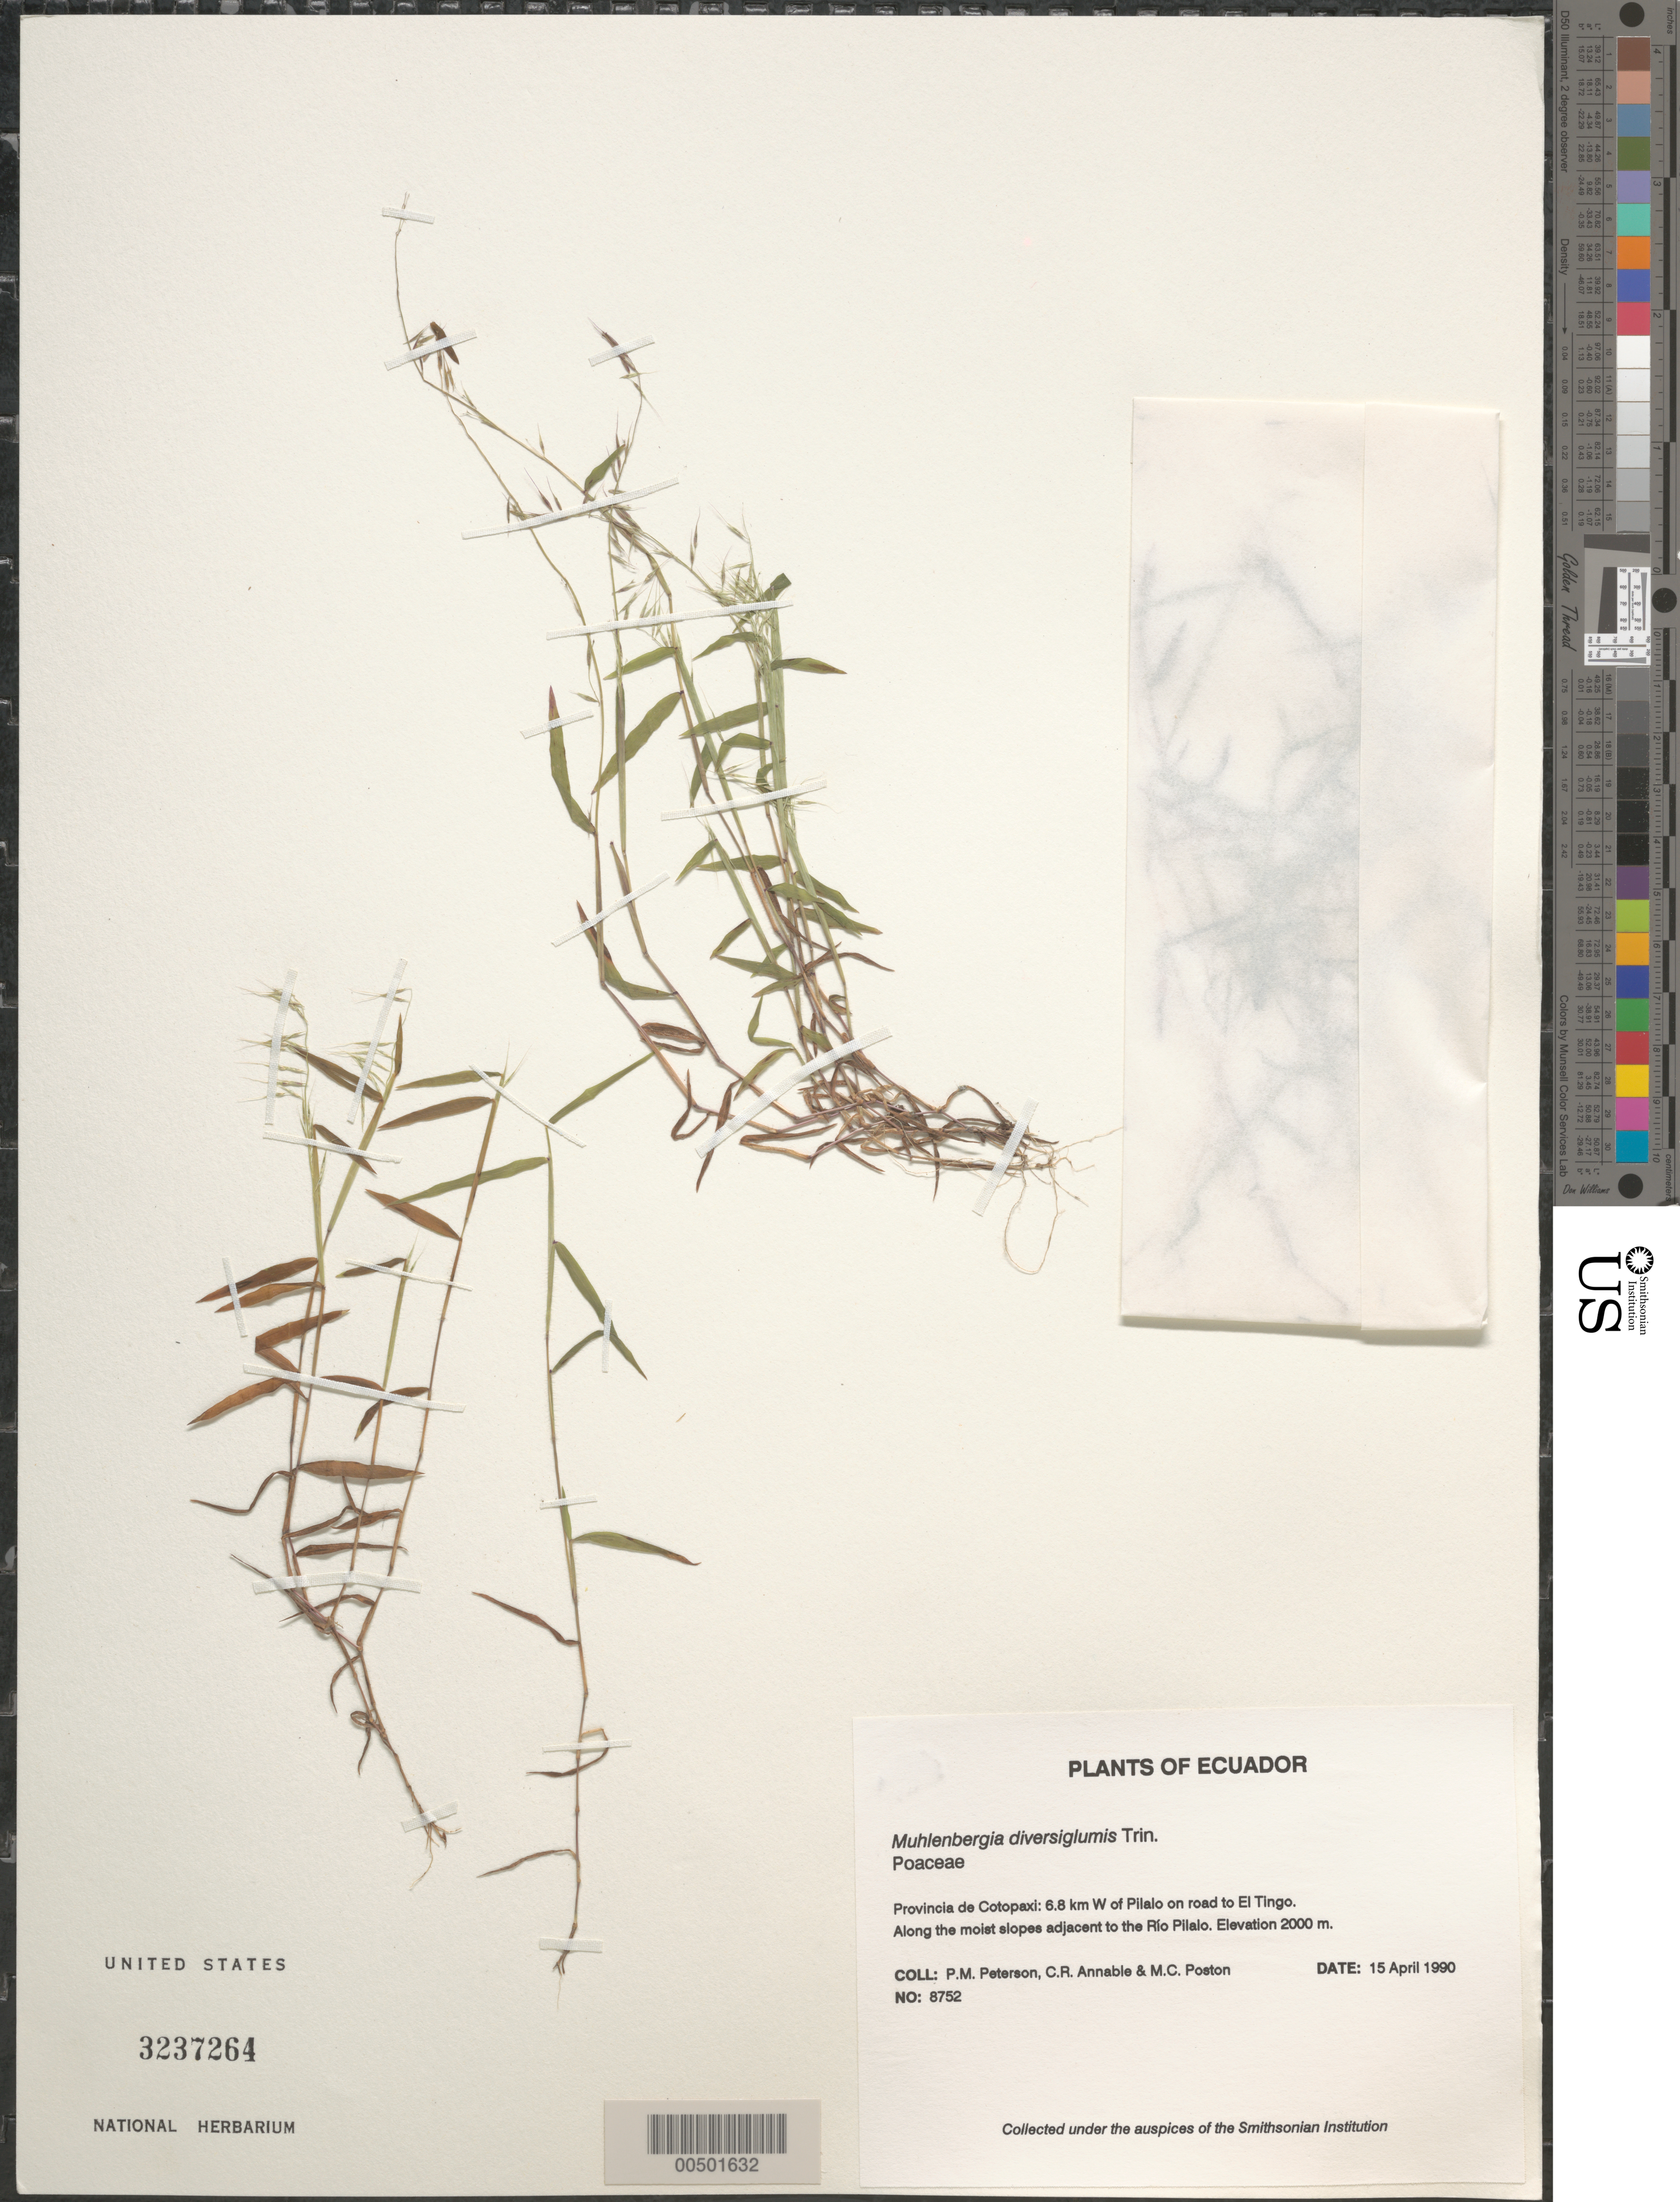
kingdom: Plantae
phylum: Tracheophyta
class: Liliopsida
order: Poales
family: Poaceae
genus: Muhlenbergia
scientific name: Muhlenbergia diversiglumis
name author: Trin.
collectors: P. M. Peterson, C. R. Annable & M. Poston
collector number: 08752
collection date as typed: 15 Apr 1990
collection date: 1990-04-15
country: Ecuador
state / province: Cotopaxi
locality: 6.8 km W of Pilalo on road to El Tingo.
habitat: Along the moist slopes adjacent to the Río Pilalo.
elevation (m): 2000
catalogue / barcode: US 3237264